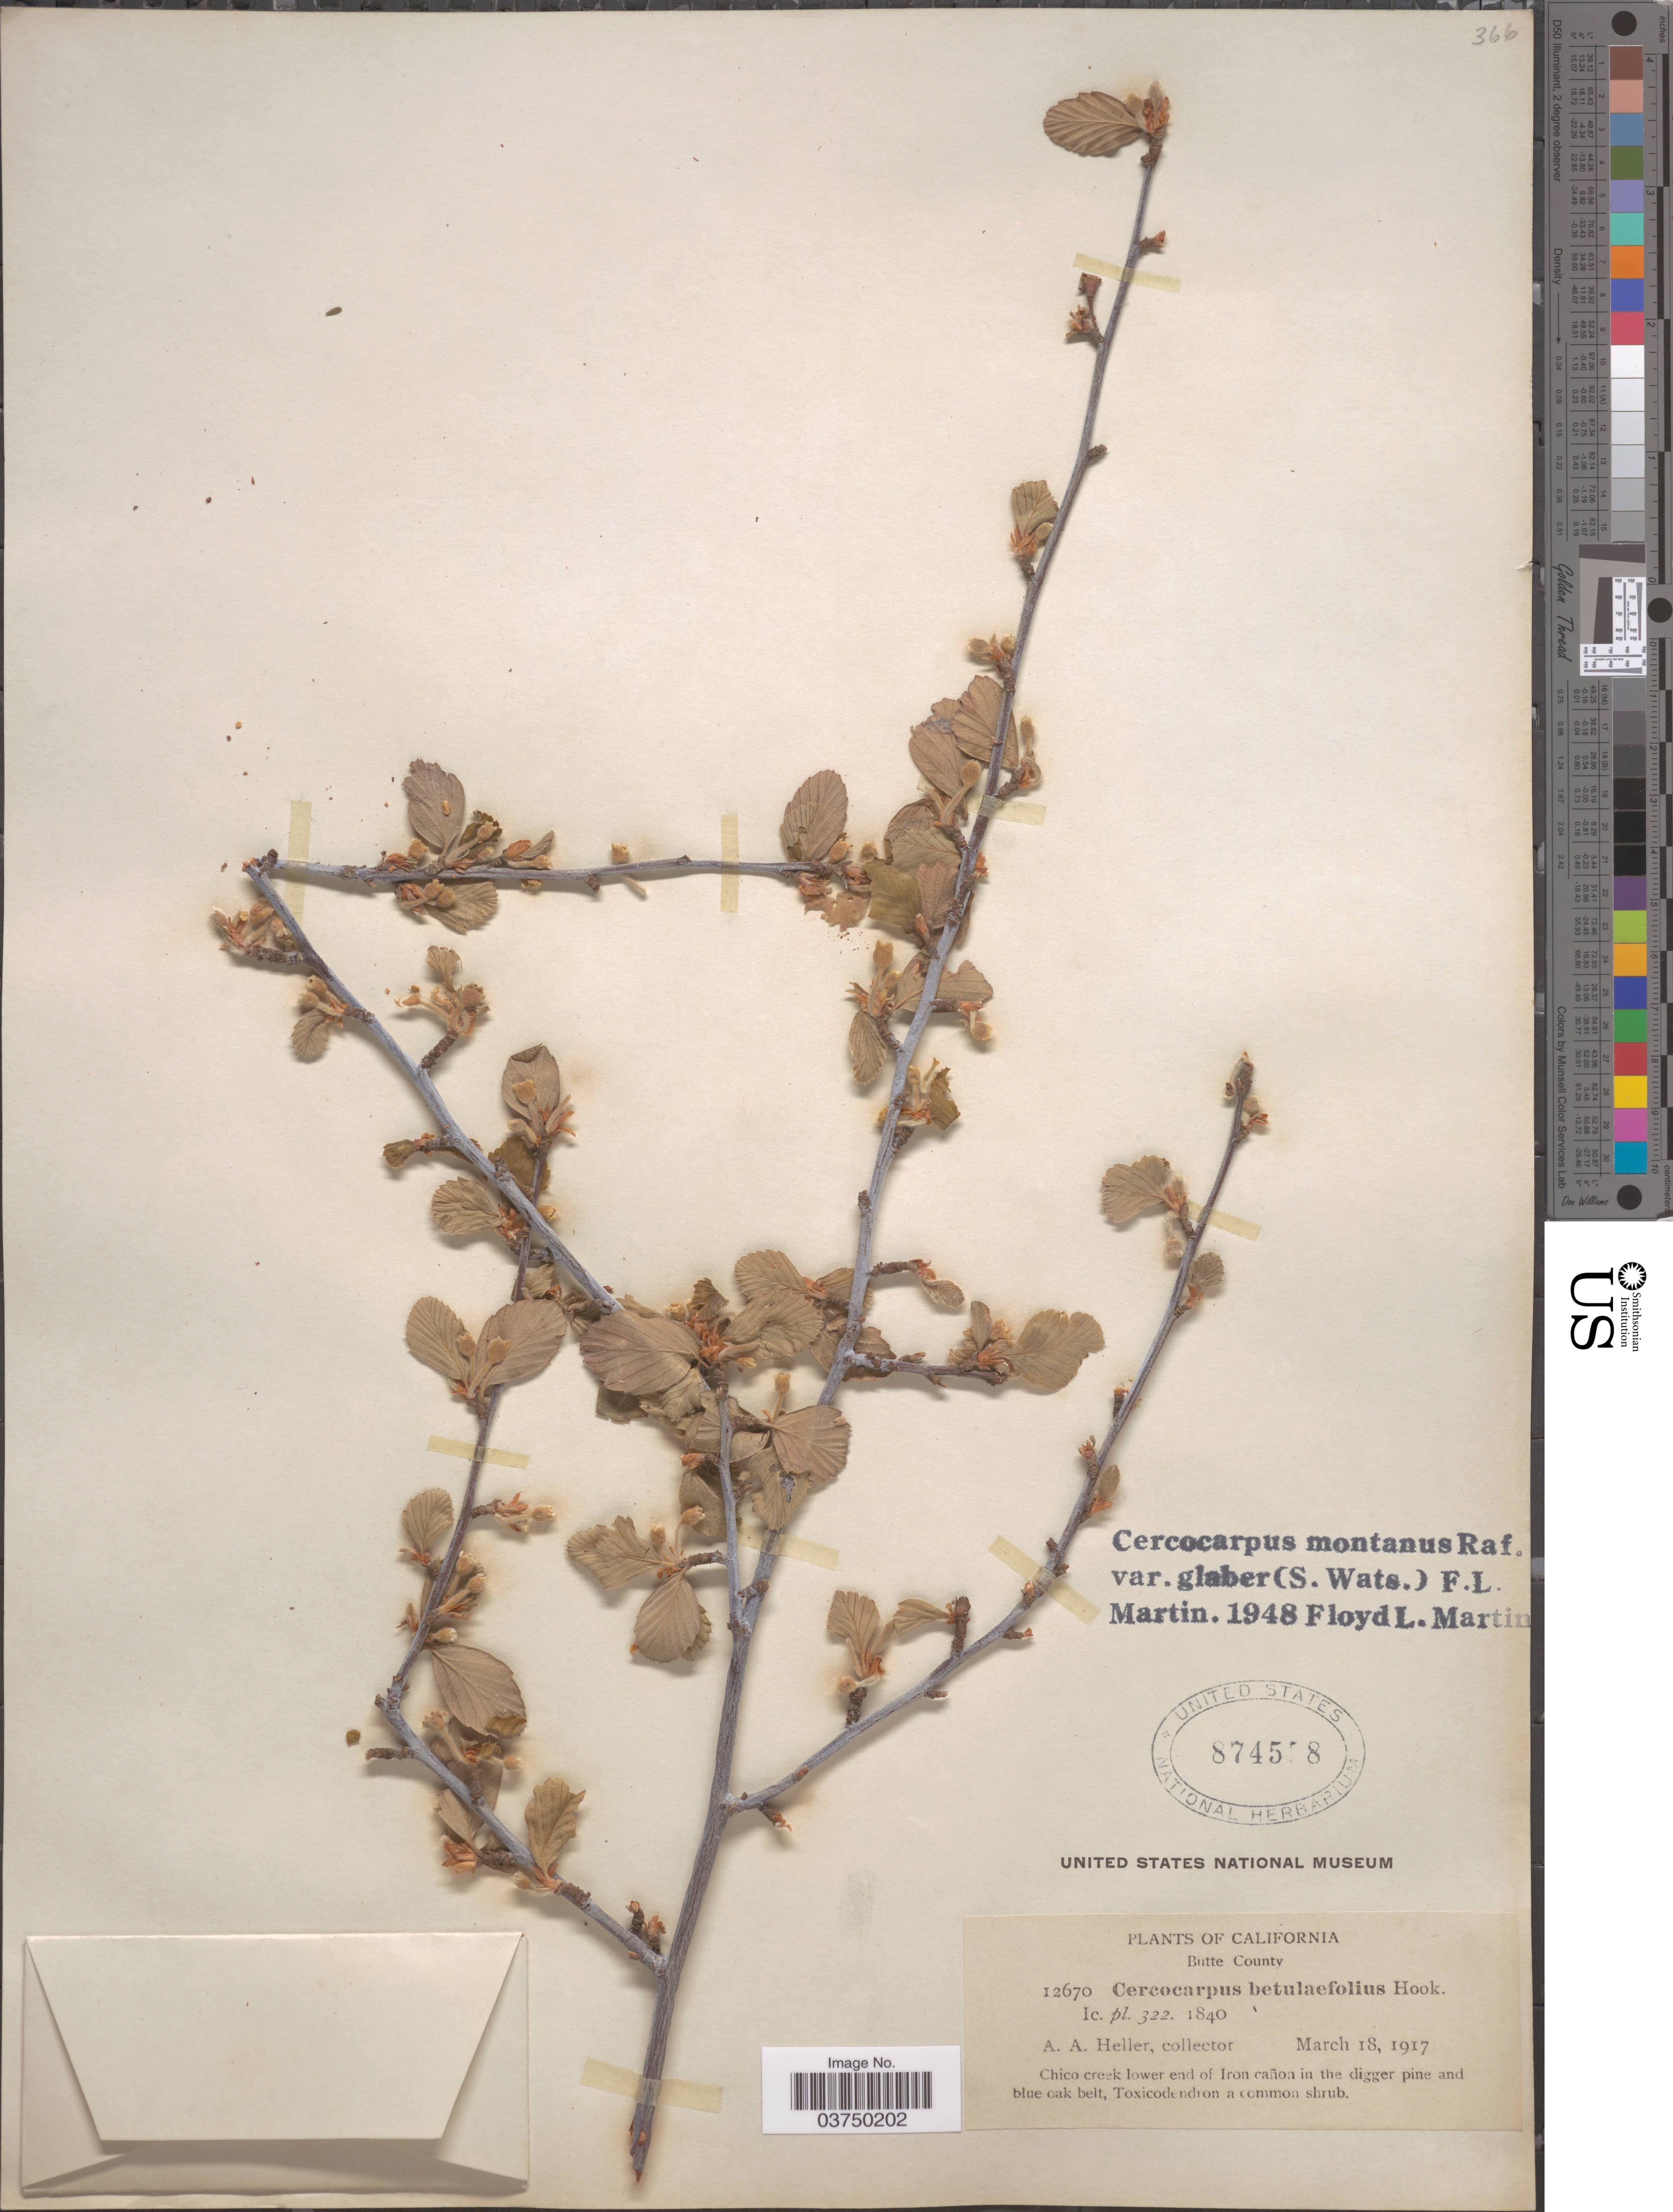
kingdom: Plantae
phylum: Tracheophyta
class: Magnoliopsida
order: Rosales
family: Rosaceae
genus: Cercocarpus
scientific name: Cercocarpus montanus var. glaber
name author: (S. Watson) F.L. Martin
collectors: A. A. Heller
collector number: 12670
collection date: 1917-03-18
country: United States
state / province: California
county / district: Butte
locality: Butte County. Chico creek lower end of cañon in the digger pine and blue oak belt.